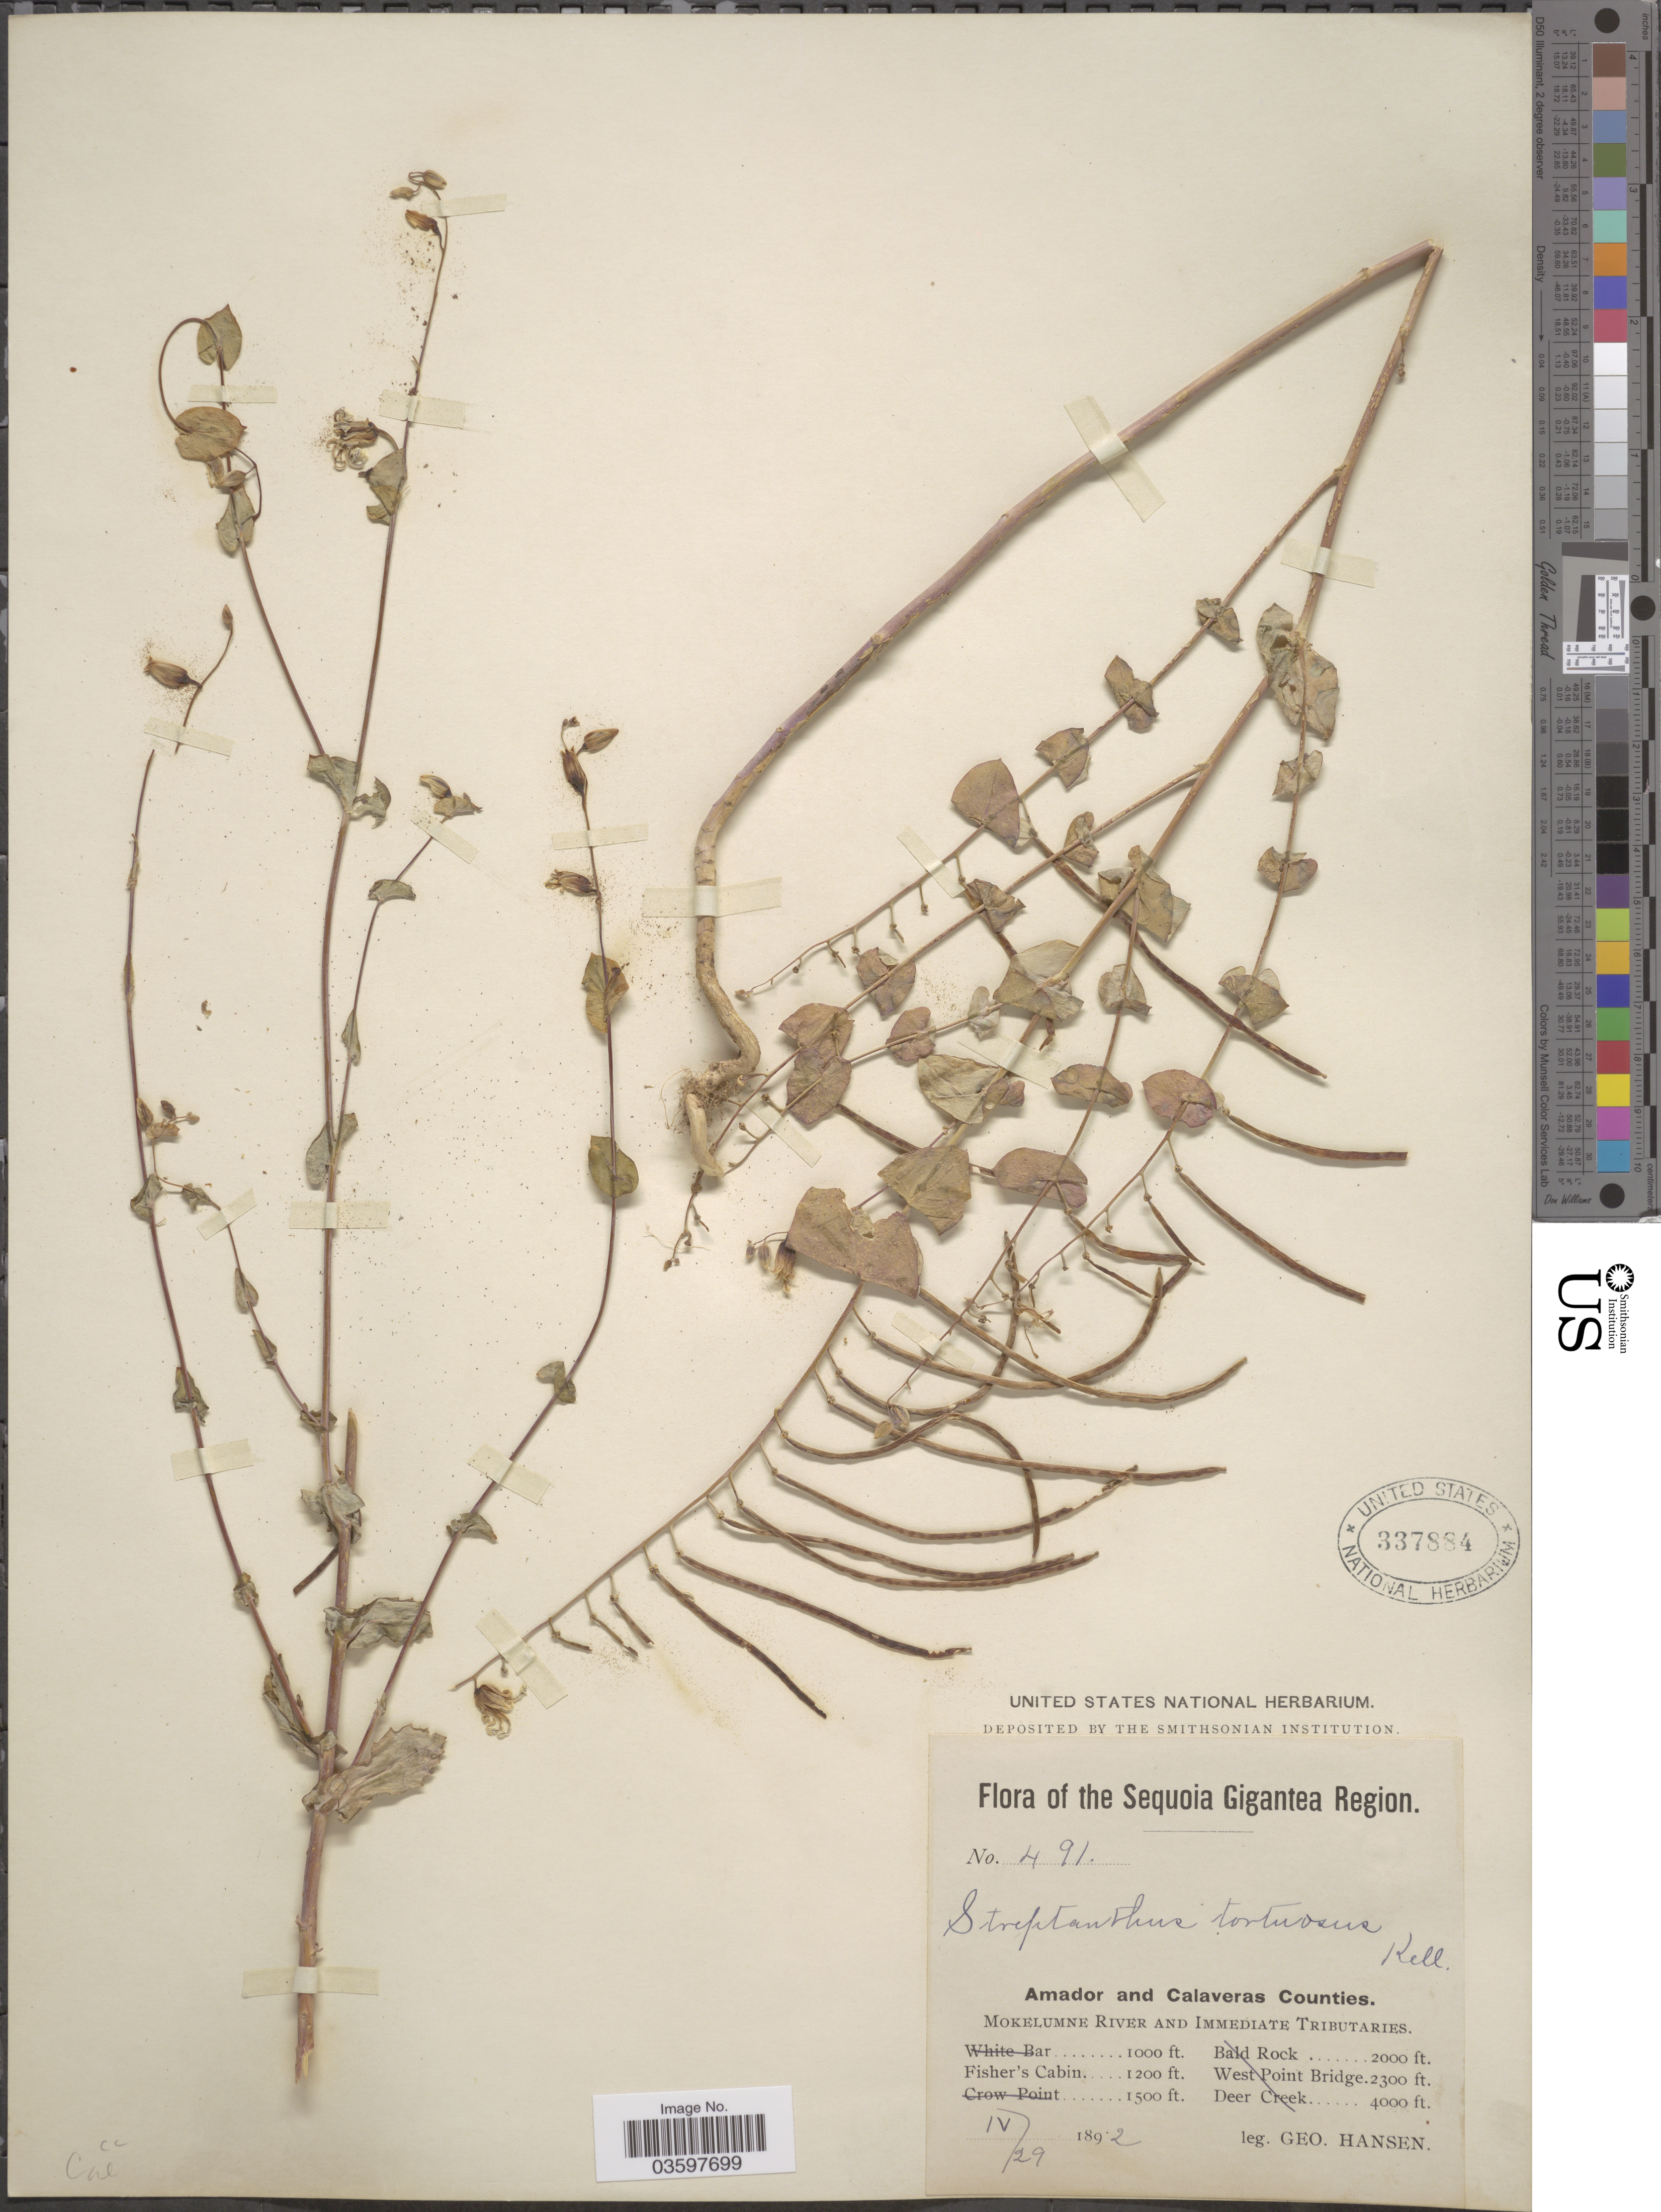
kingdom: Plantae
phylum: Tracheophyta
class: Magnoliopsida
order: Brassicales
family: Brassicaceae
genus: Streptanthus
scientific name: Streptanthus tortuosus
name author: Kellogg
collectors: G. Hansen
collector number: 491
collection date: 1892-04-29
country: United States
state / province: California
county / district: Calaveras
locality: The Sequoia Gigantea Region. Amador and Calaveras Counties. Mokelumne River and Immediate Tributaries. Fisher's Cabin.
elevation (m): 366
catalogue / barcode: US 337884